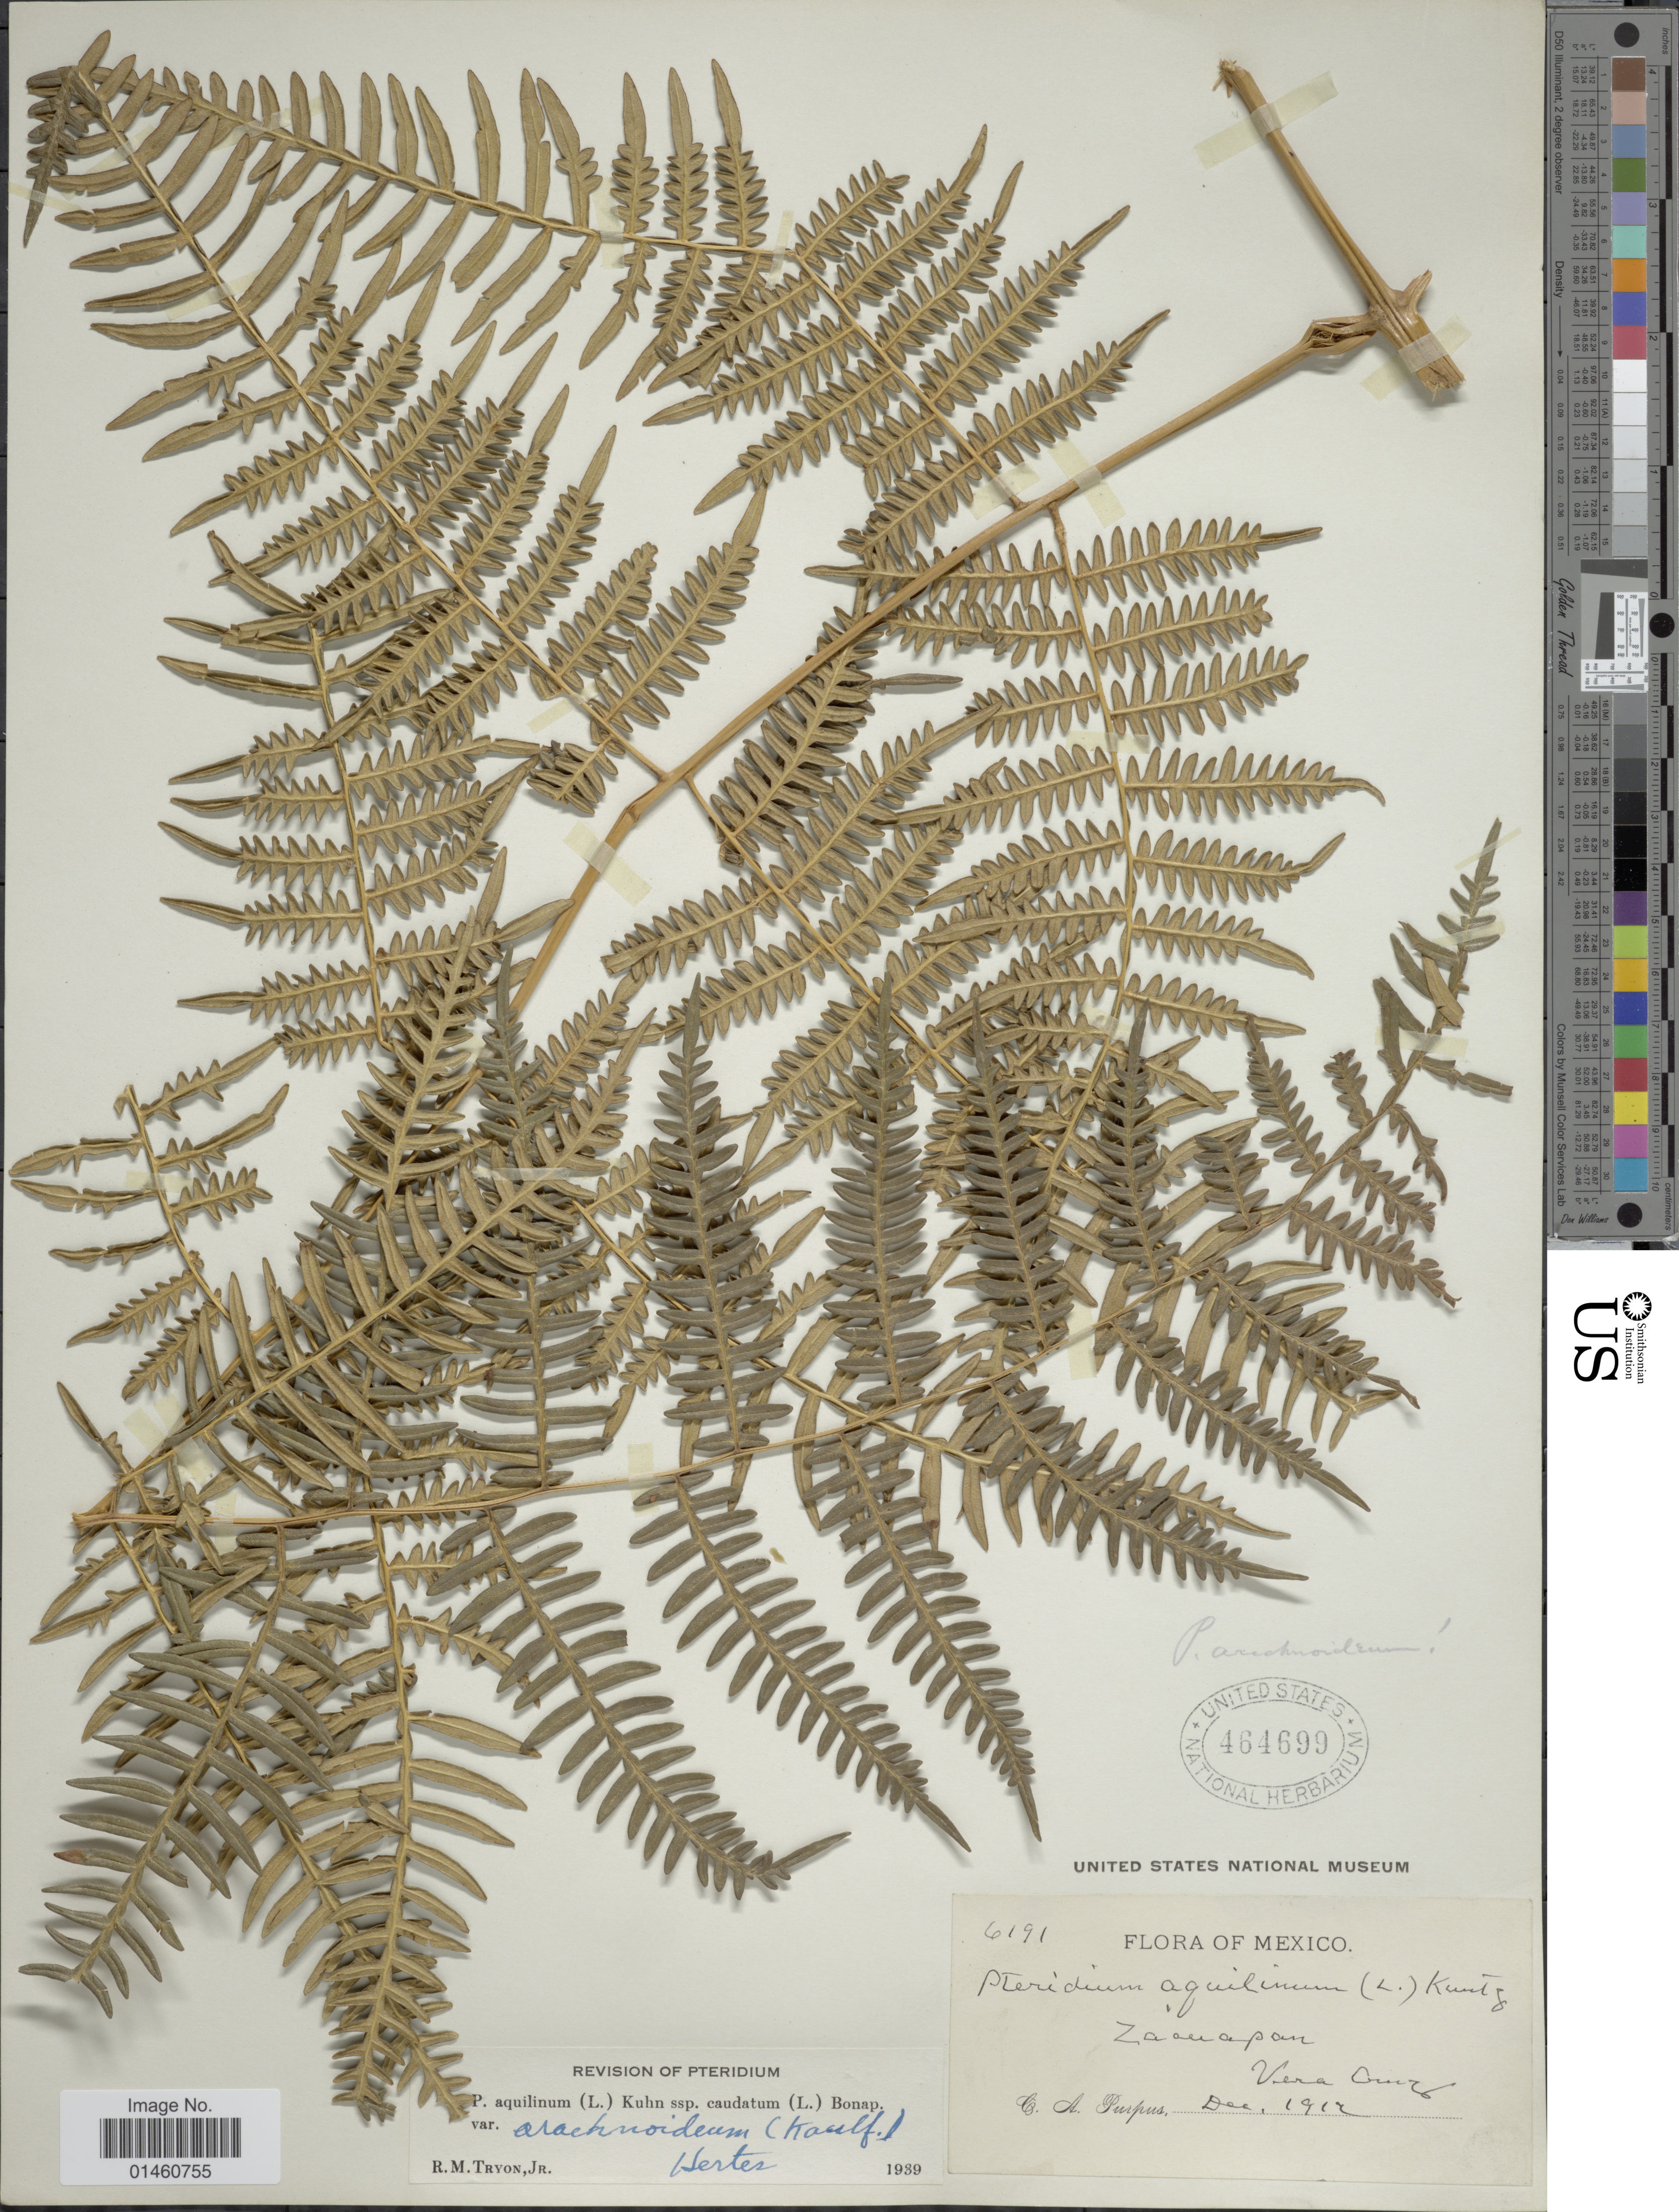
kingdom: Plantae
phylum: Tracheophyta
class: Polypodiopsida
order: Polypodiales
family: Dennstaedtiaceae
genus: Pteridium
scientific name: Pteridium aquilinum var. arachnoideum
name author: (Kaulf.) Herter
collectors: C. A. Purpus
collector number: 6191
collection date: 1912-12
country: Mexico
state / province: Veracruz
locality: Zacuapan, Vera Cruz.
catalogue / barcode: US 464699